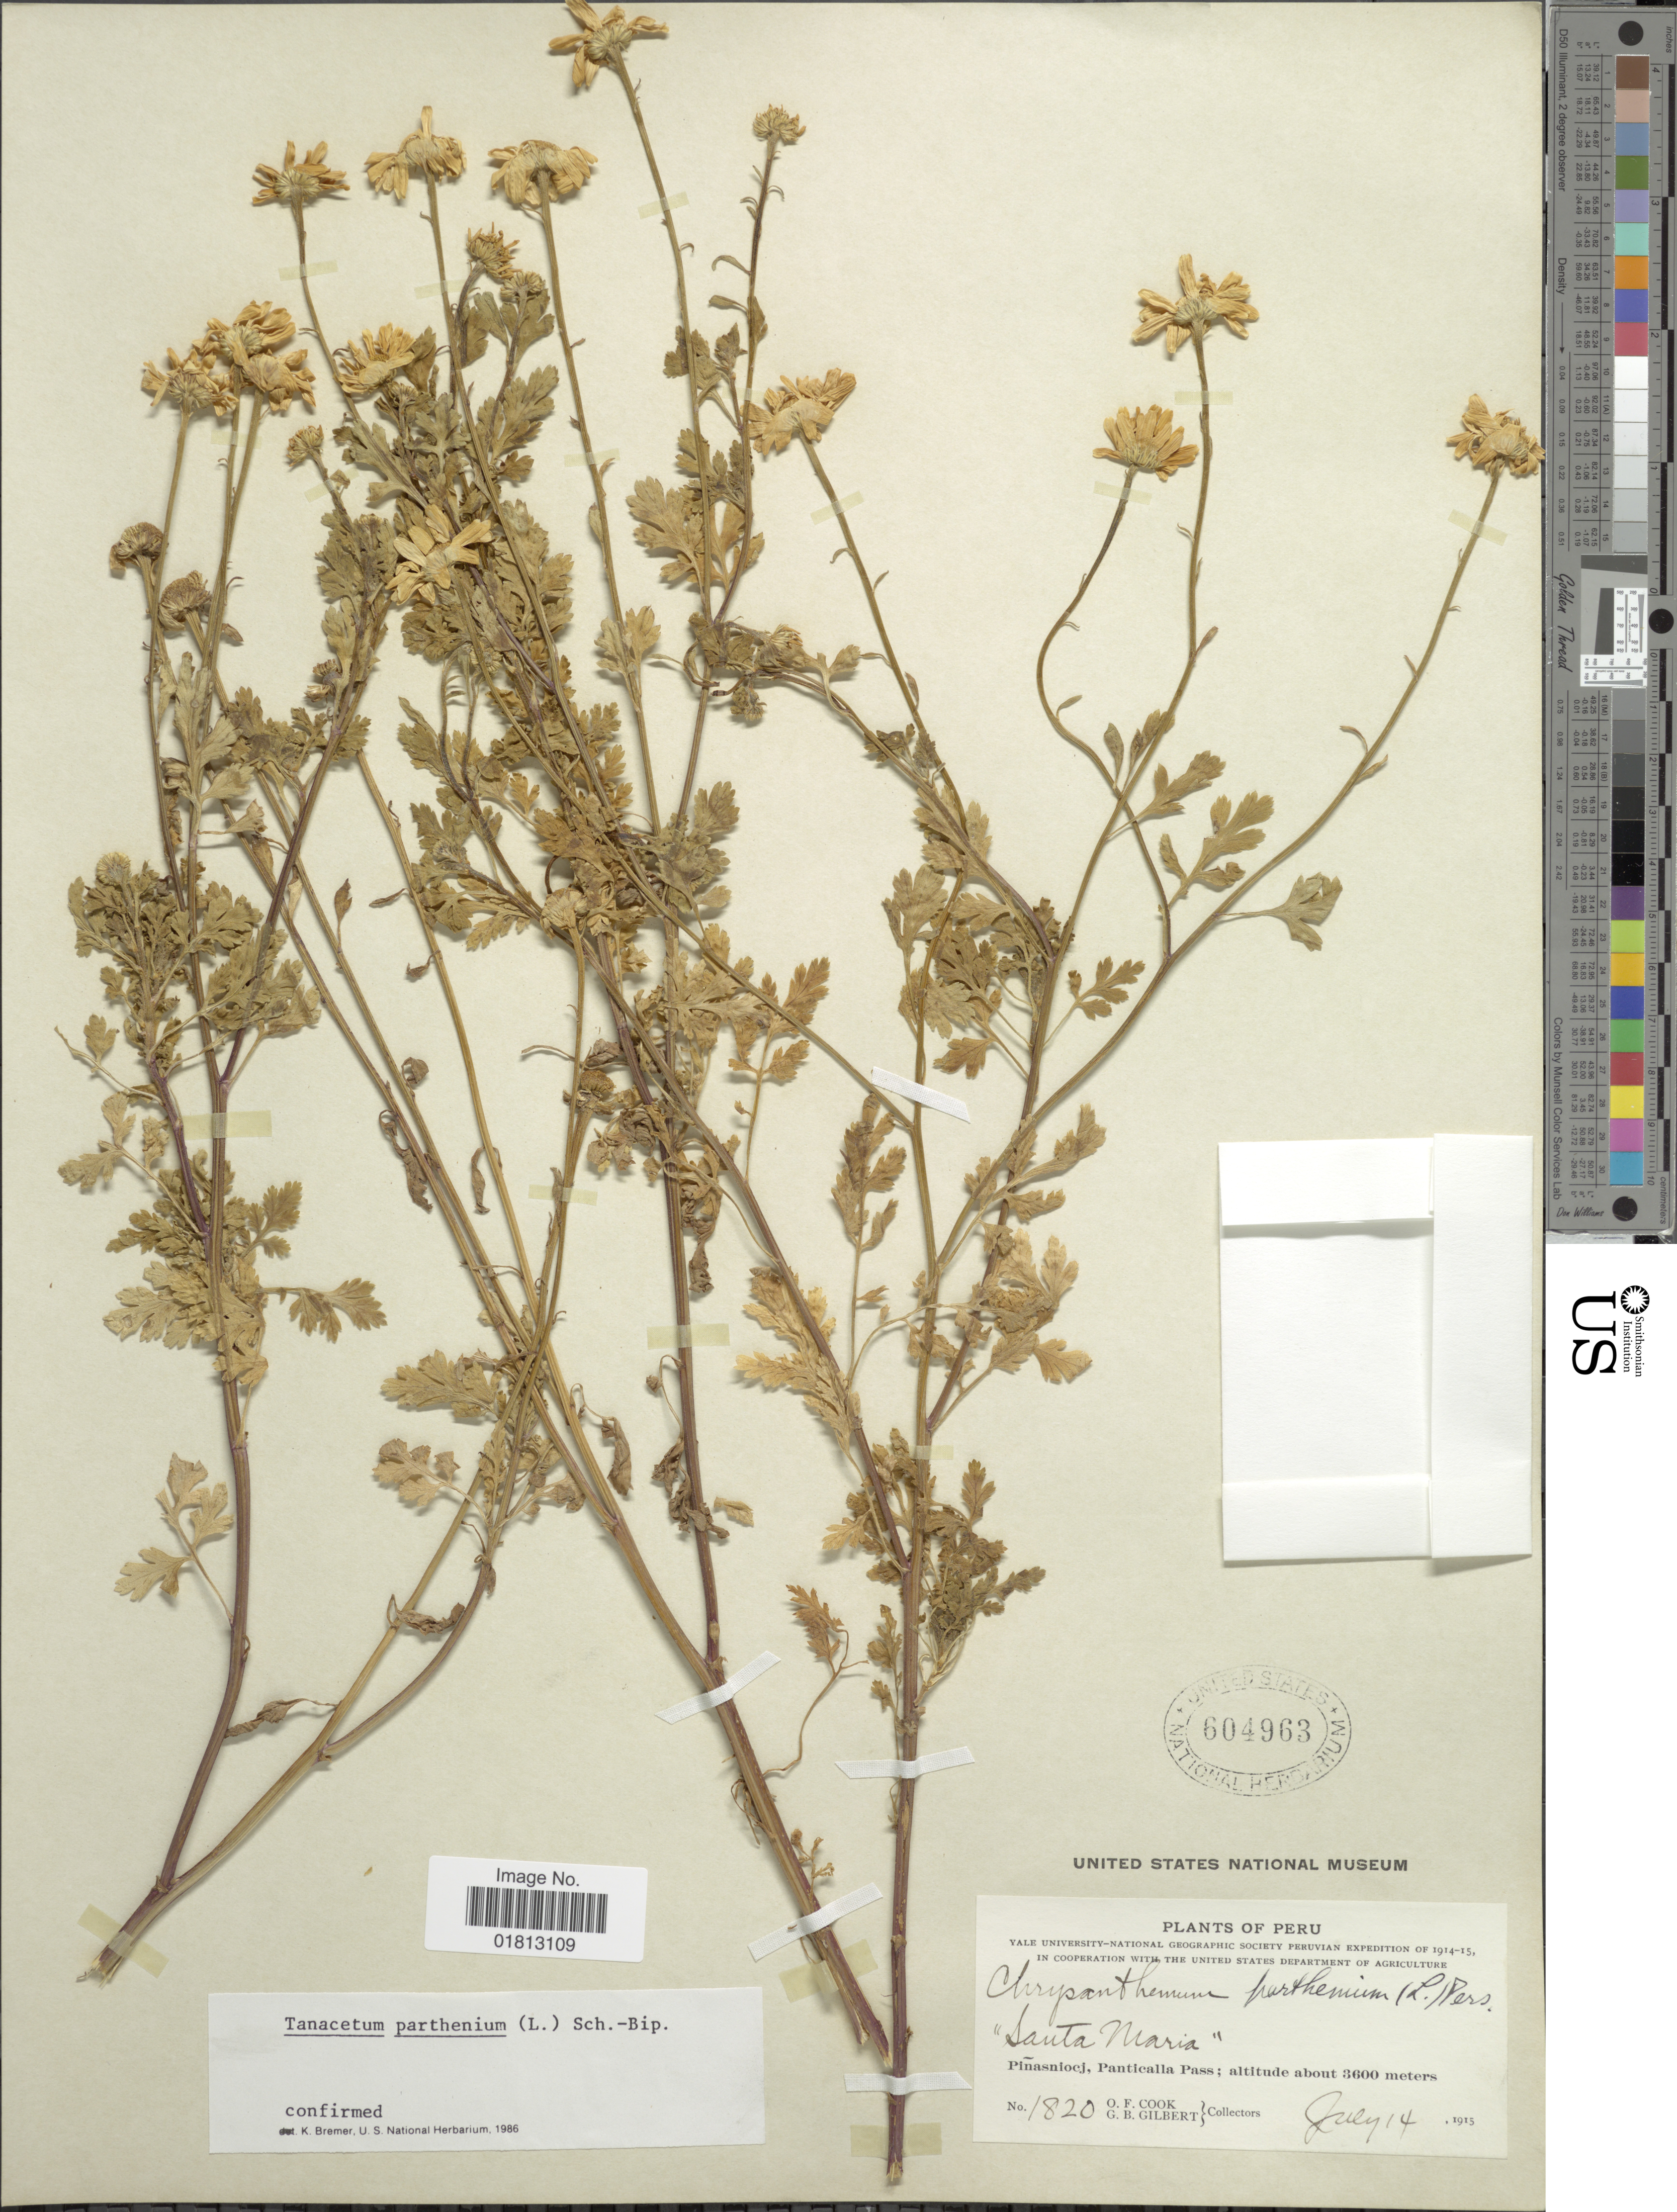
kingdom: Plantae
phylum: Tracheophyta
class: Magnoliopsida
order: Asterales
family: Asteraceae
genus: Tanacetum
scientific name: Tanacetum parthenium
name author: (L.) Sch. Bip.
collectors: O. F. Cook & G. B. Gilbert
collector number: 1820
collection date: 1915-07-14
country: Peru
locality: Santa Maria, Pinasniocj, Panticalla Pass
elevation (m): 3600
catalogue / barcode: US 604963